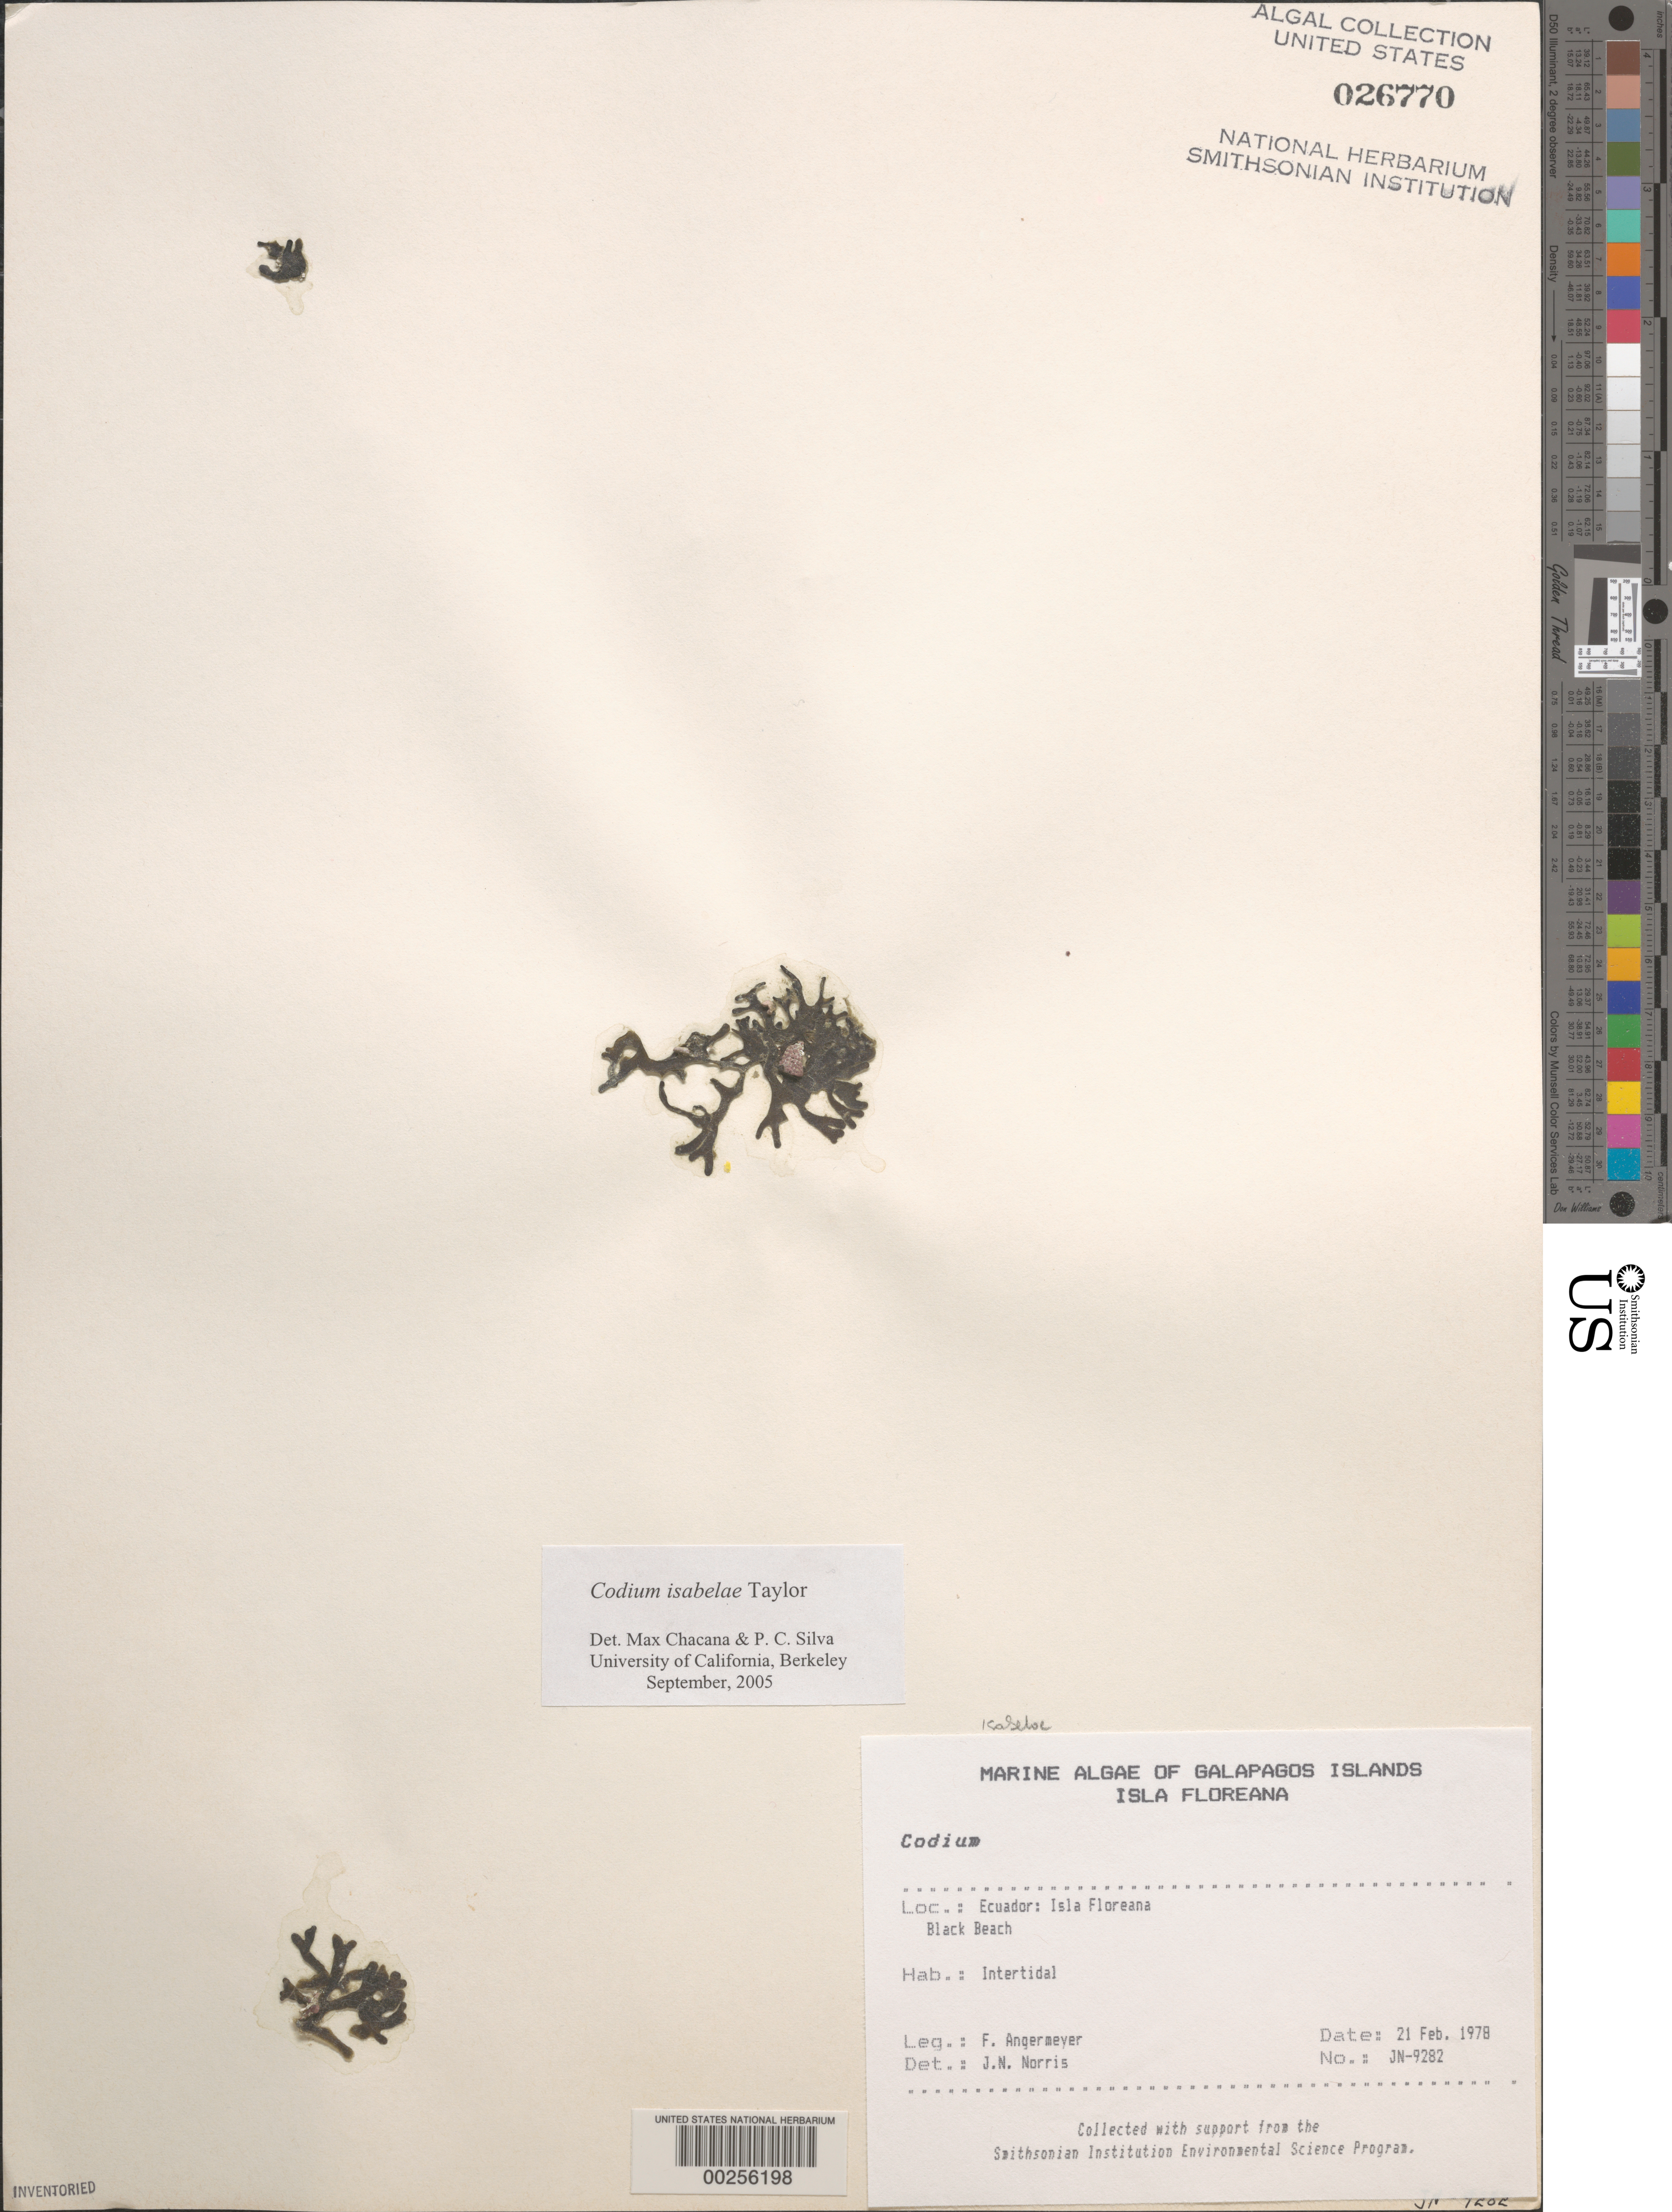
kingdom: Plantae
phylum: Chlorophyta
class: Ulvophyceae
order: Bryopsidales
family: Codiaceae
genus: Codium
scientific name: Codium isabelae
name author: W.R. Taylor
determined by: Chacana, M. E.; Silva, P. C.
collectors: F. Angermeyer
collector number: Jn-9282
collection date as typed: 21 Feb 1978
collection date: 1978-02-21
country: Ecuador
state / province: Colón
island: Floreana [Charles, Santa Maria]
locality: Black Beach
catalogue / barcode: US 26770